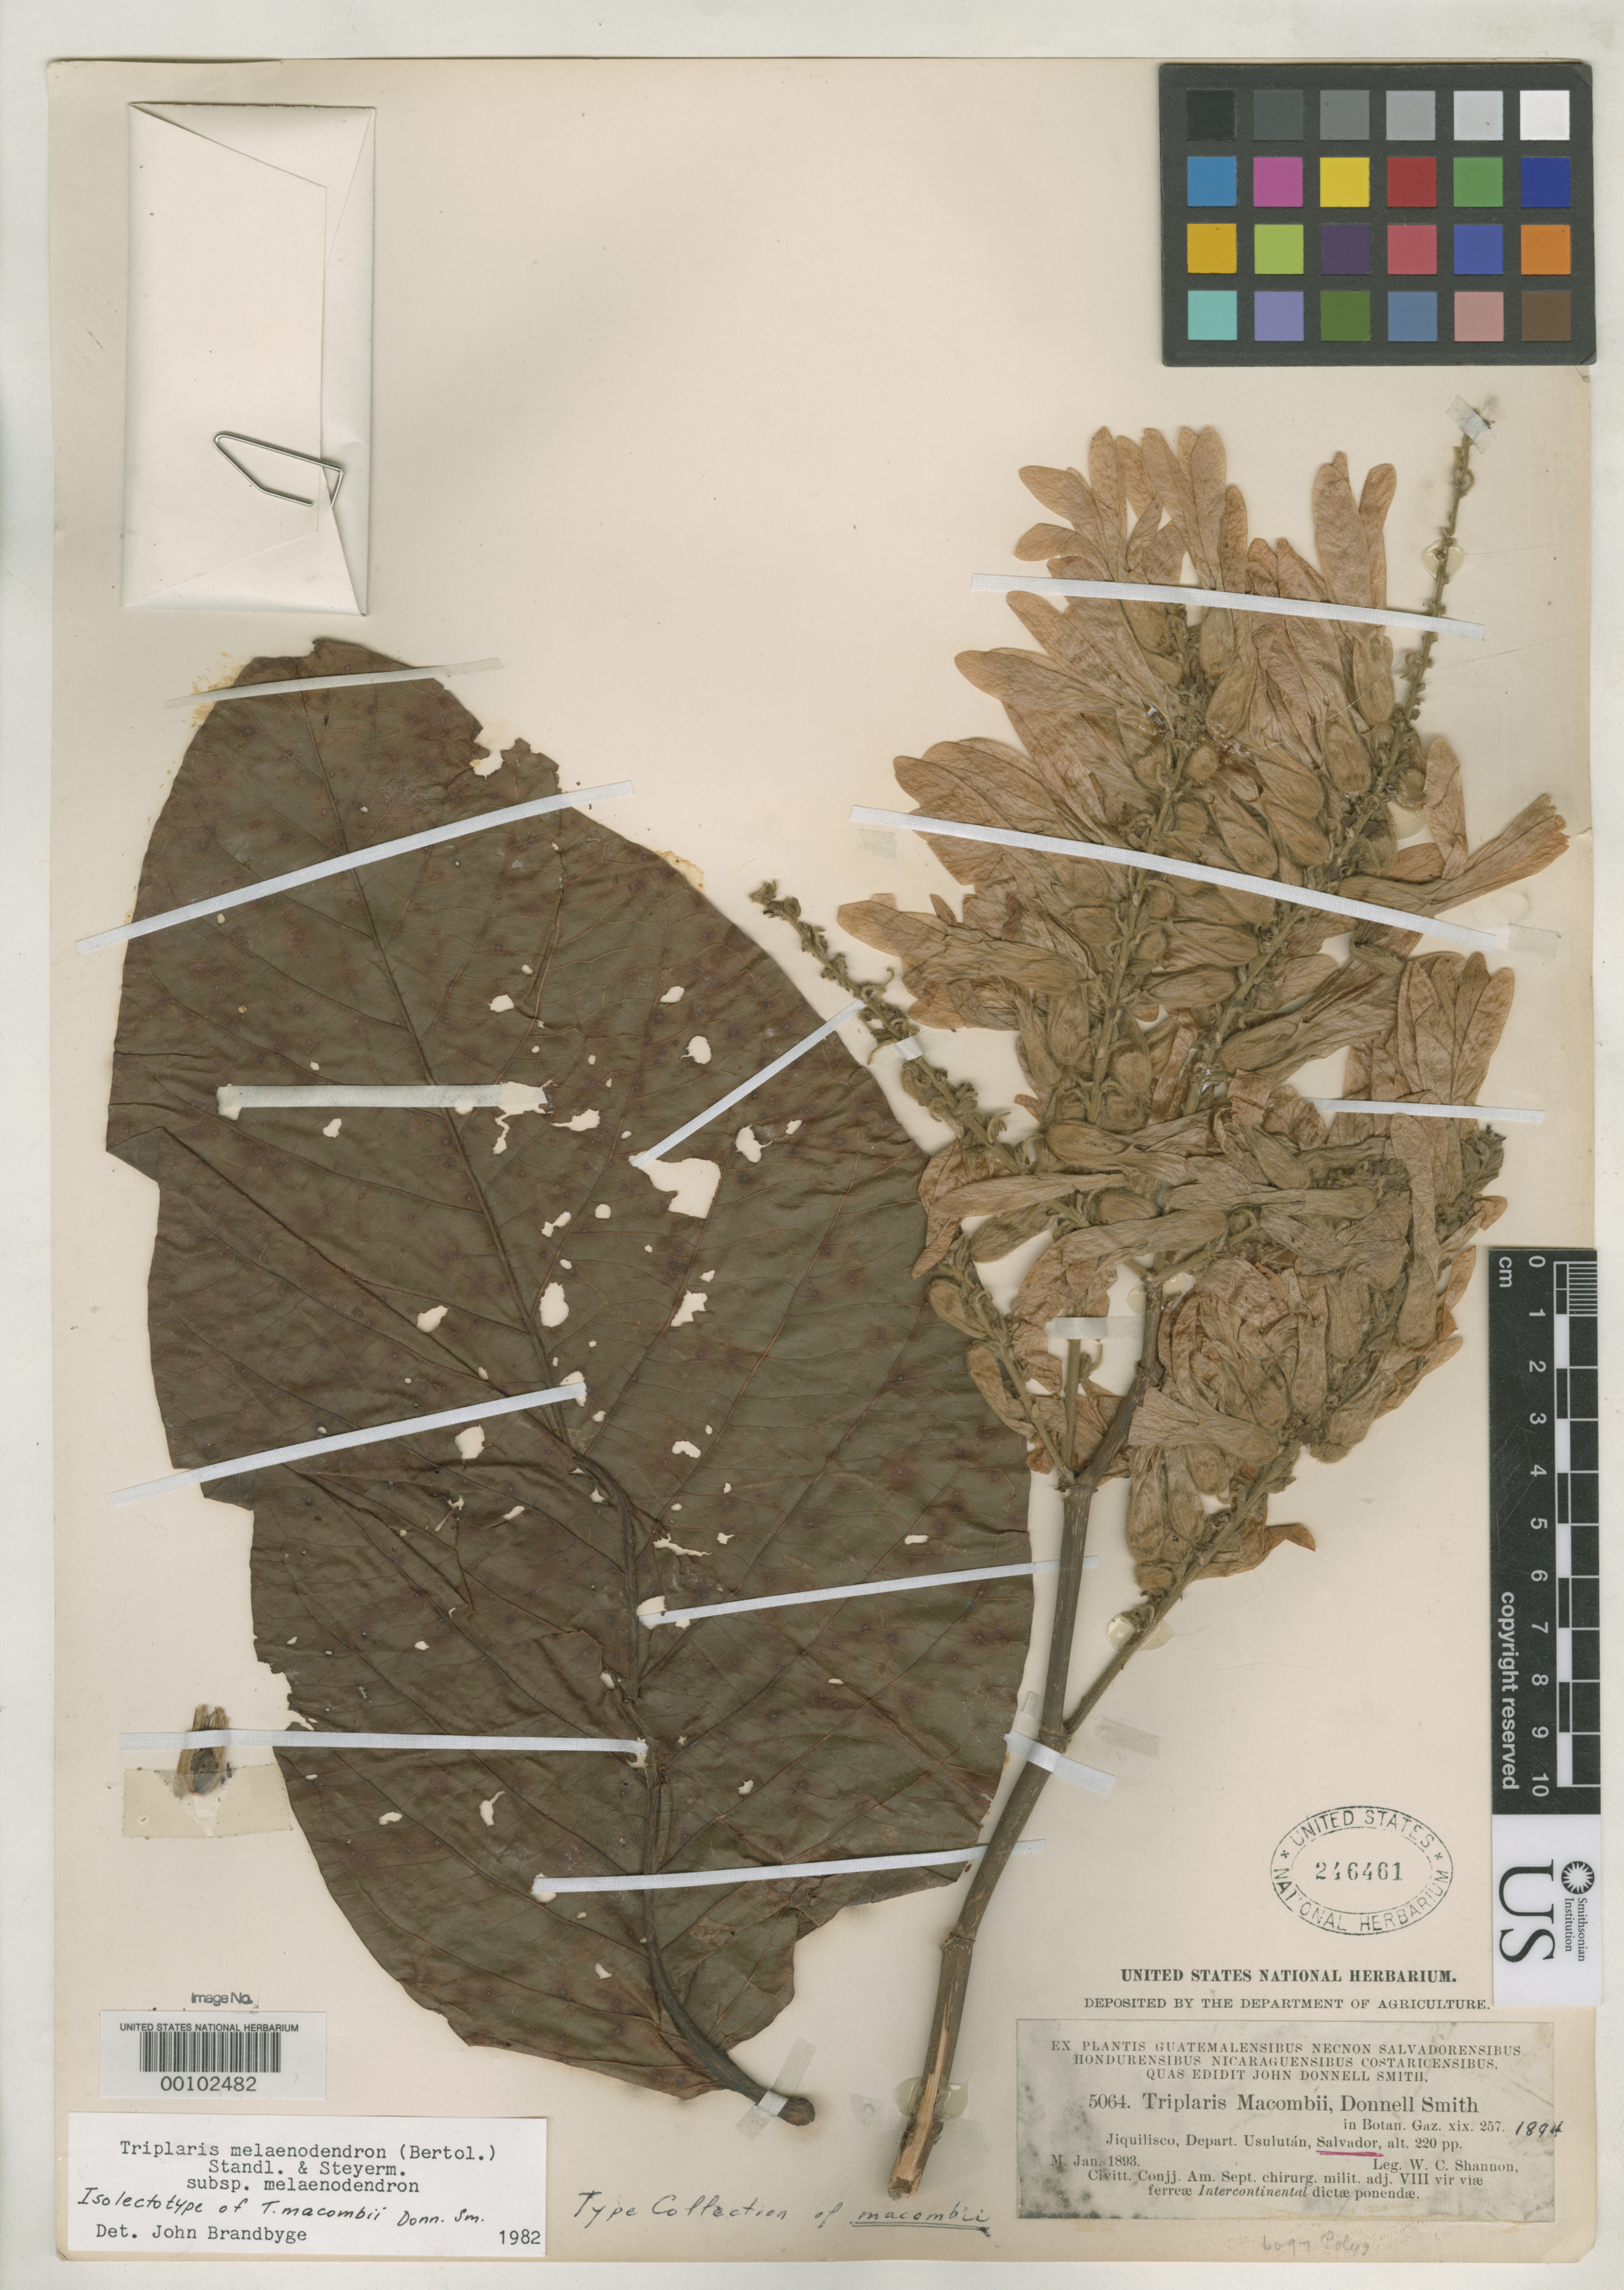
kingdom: Plantae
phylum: Tracheophyta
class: Magnoliopsida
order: Caryophyllales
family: Polygonaceae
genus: Triplaris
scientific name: Triplaris macombii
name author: Donn. Sm.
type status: Isolectotype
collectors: W. C. Shannon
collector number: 5064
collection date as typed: Jan 1893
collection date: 1893-01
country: El Salvador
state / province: Usulután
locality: Jiquilisco.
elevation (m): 67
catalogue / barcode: US 246461